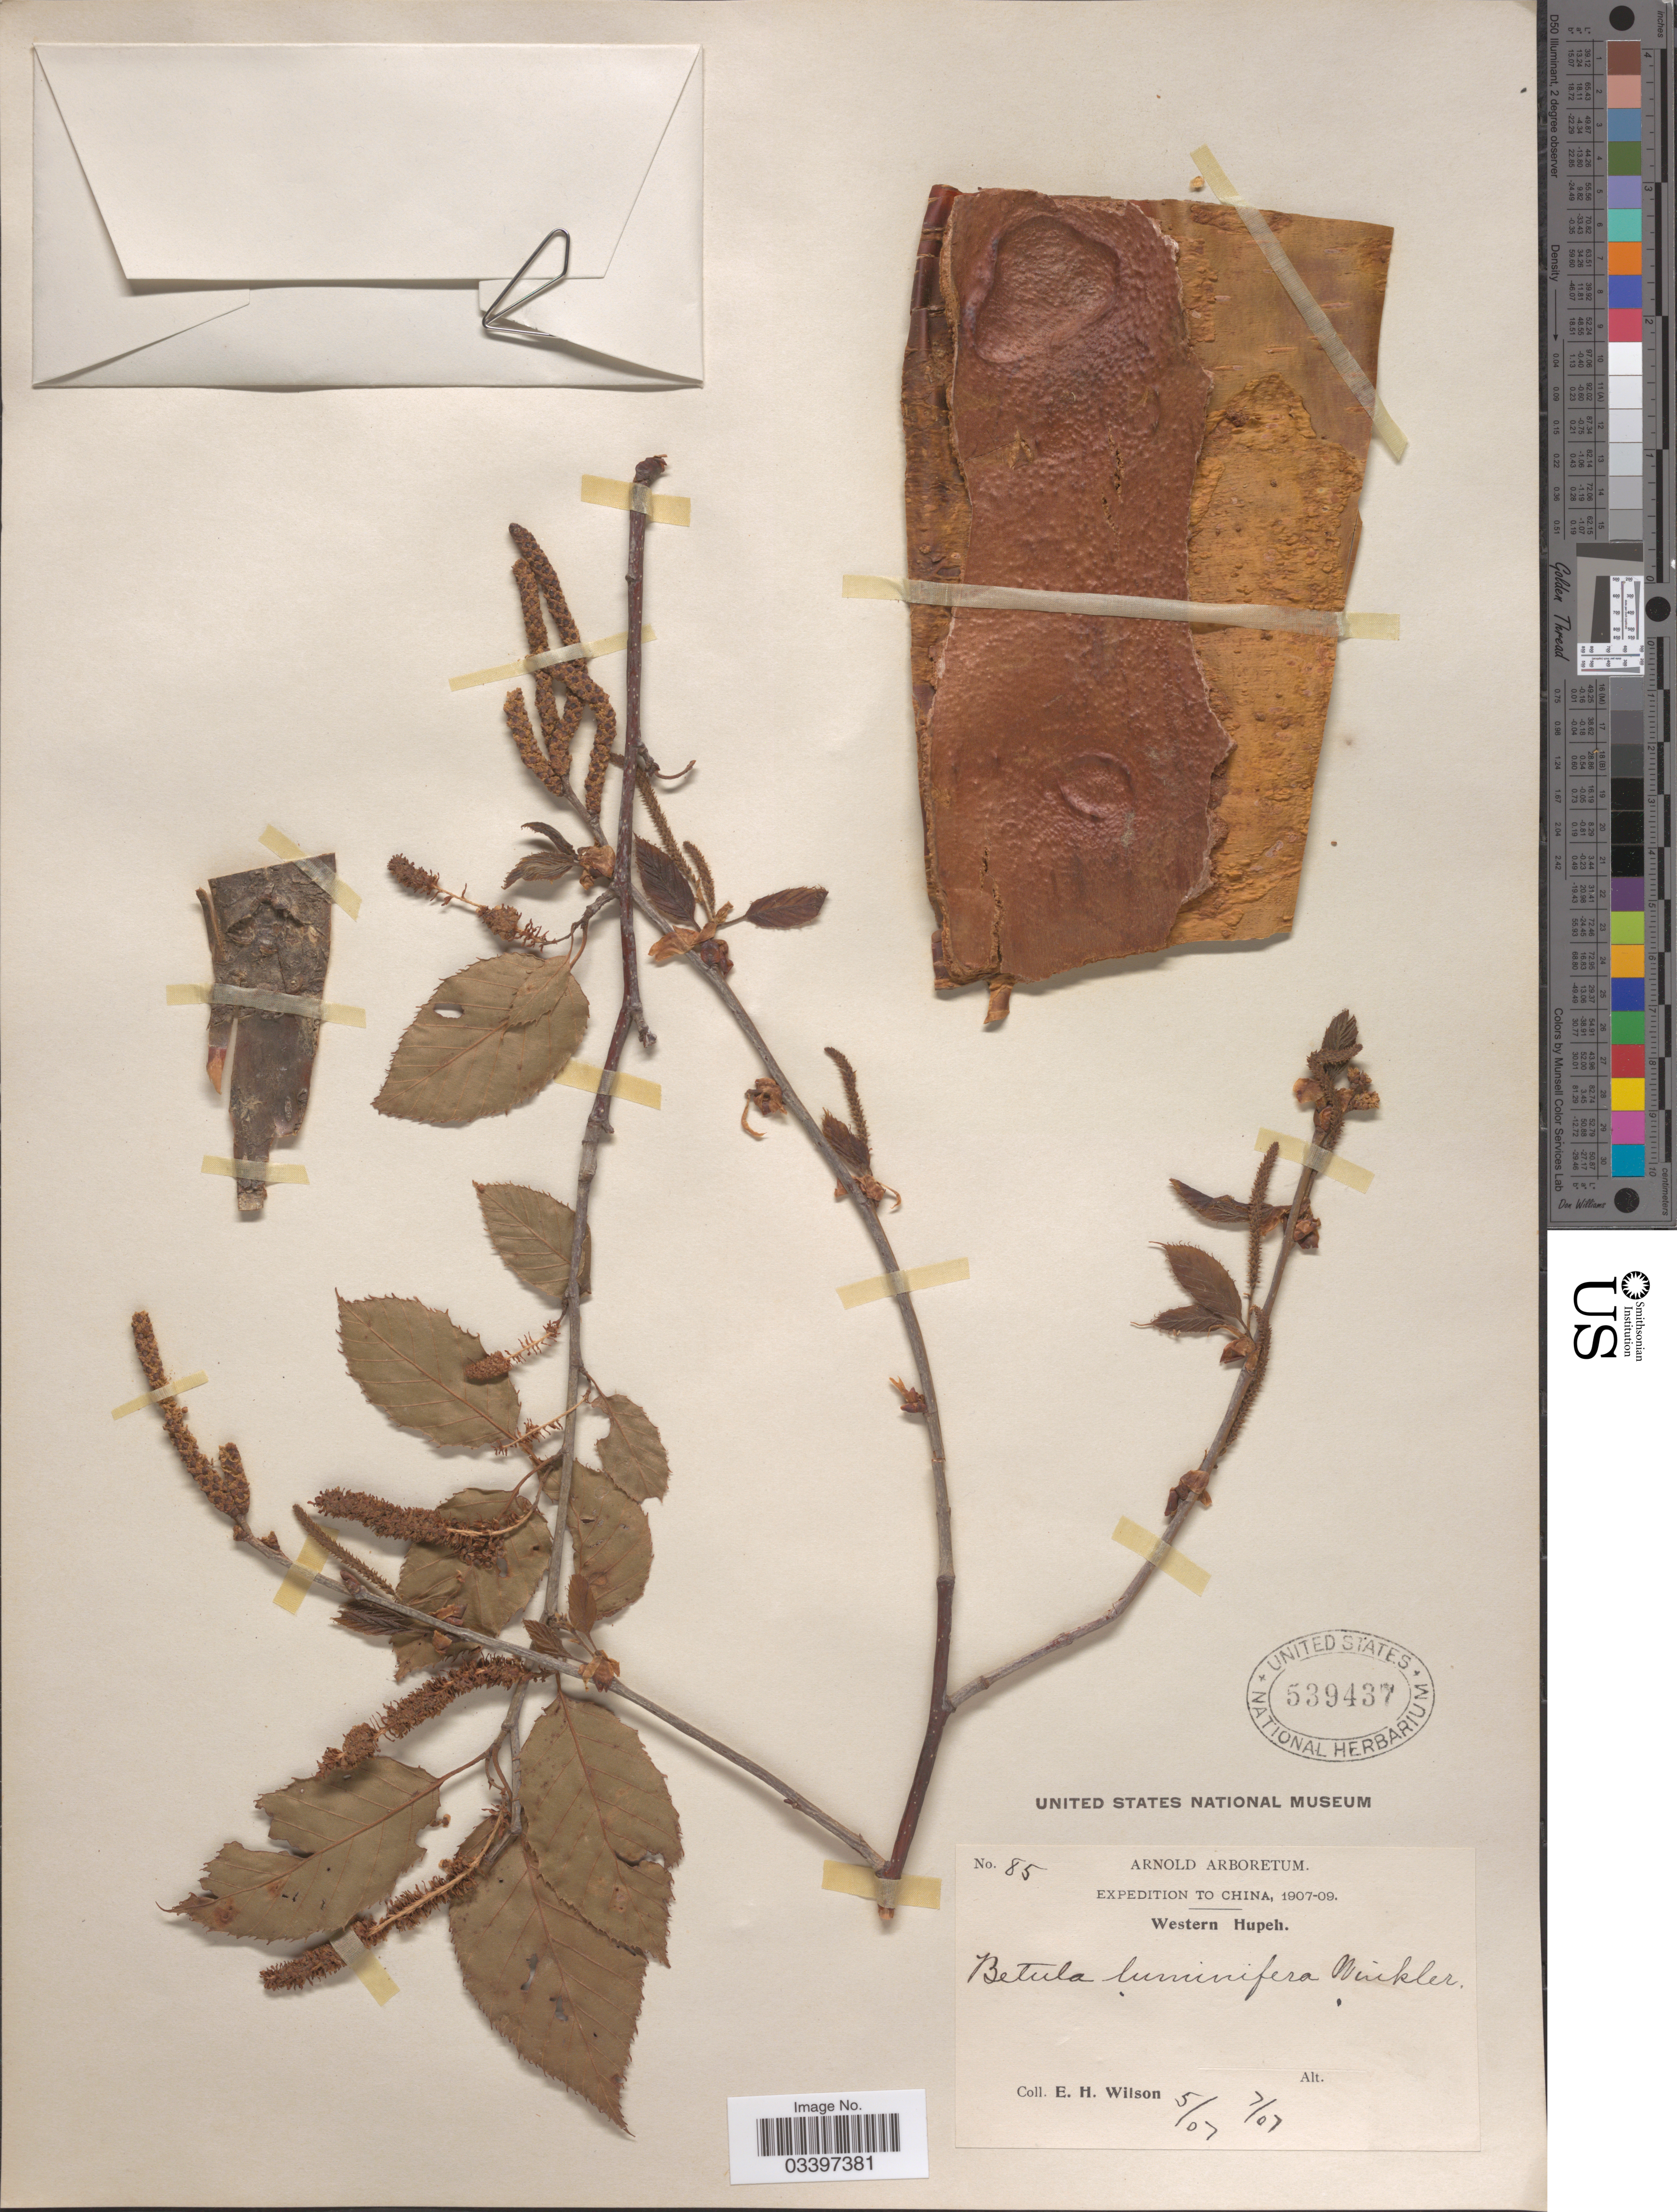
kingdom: Plantae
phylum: Tracheophyta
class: Magnoliopsida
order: Fagales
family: Betulaceae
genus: Betula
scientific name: Betula luminifera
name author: H.J.P. Winkl.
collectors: E. Wilson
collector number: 85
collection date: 1907-05/1907-07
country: China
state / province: Hubei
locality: Western Hupeh.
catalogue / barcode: US 539437